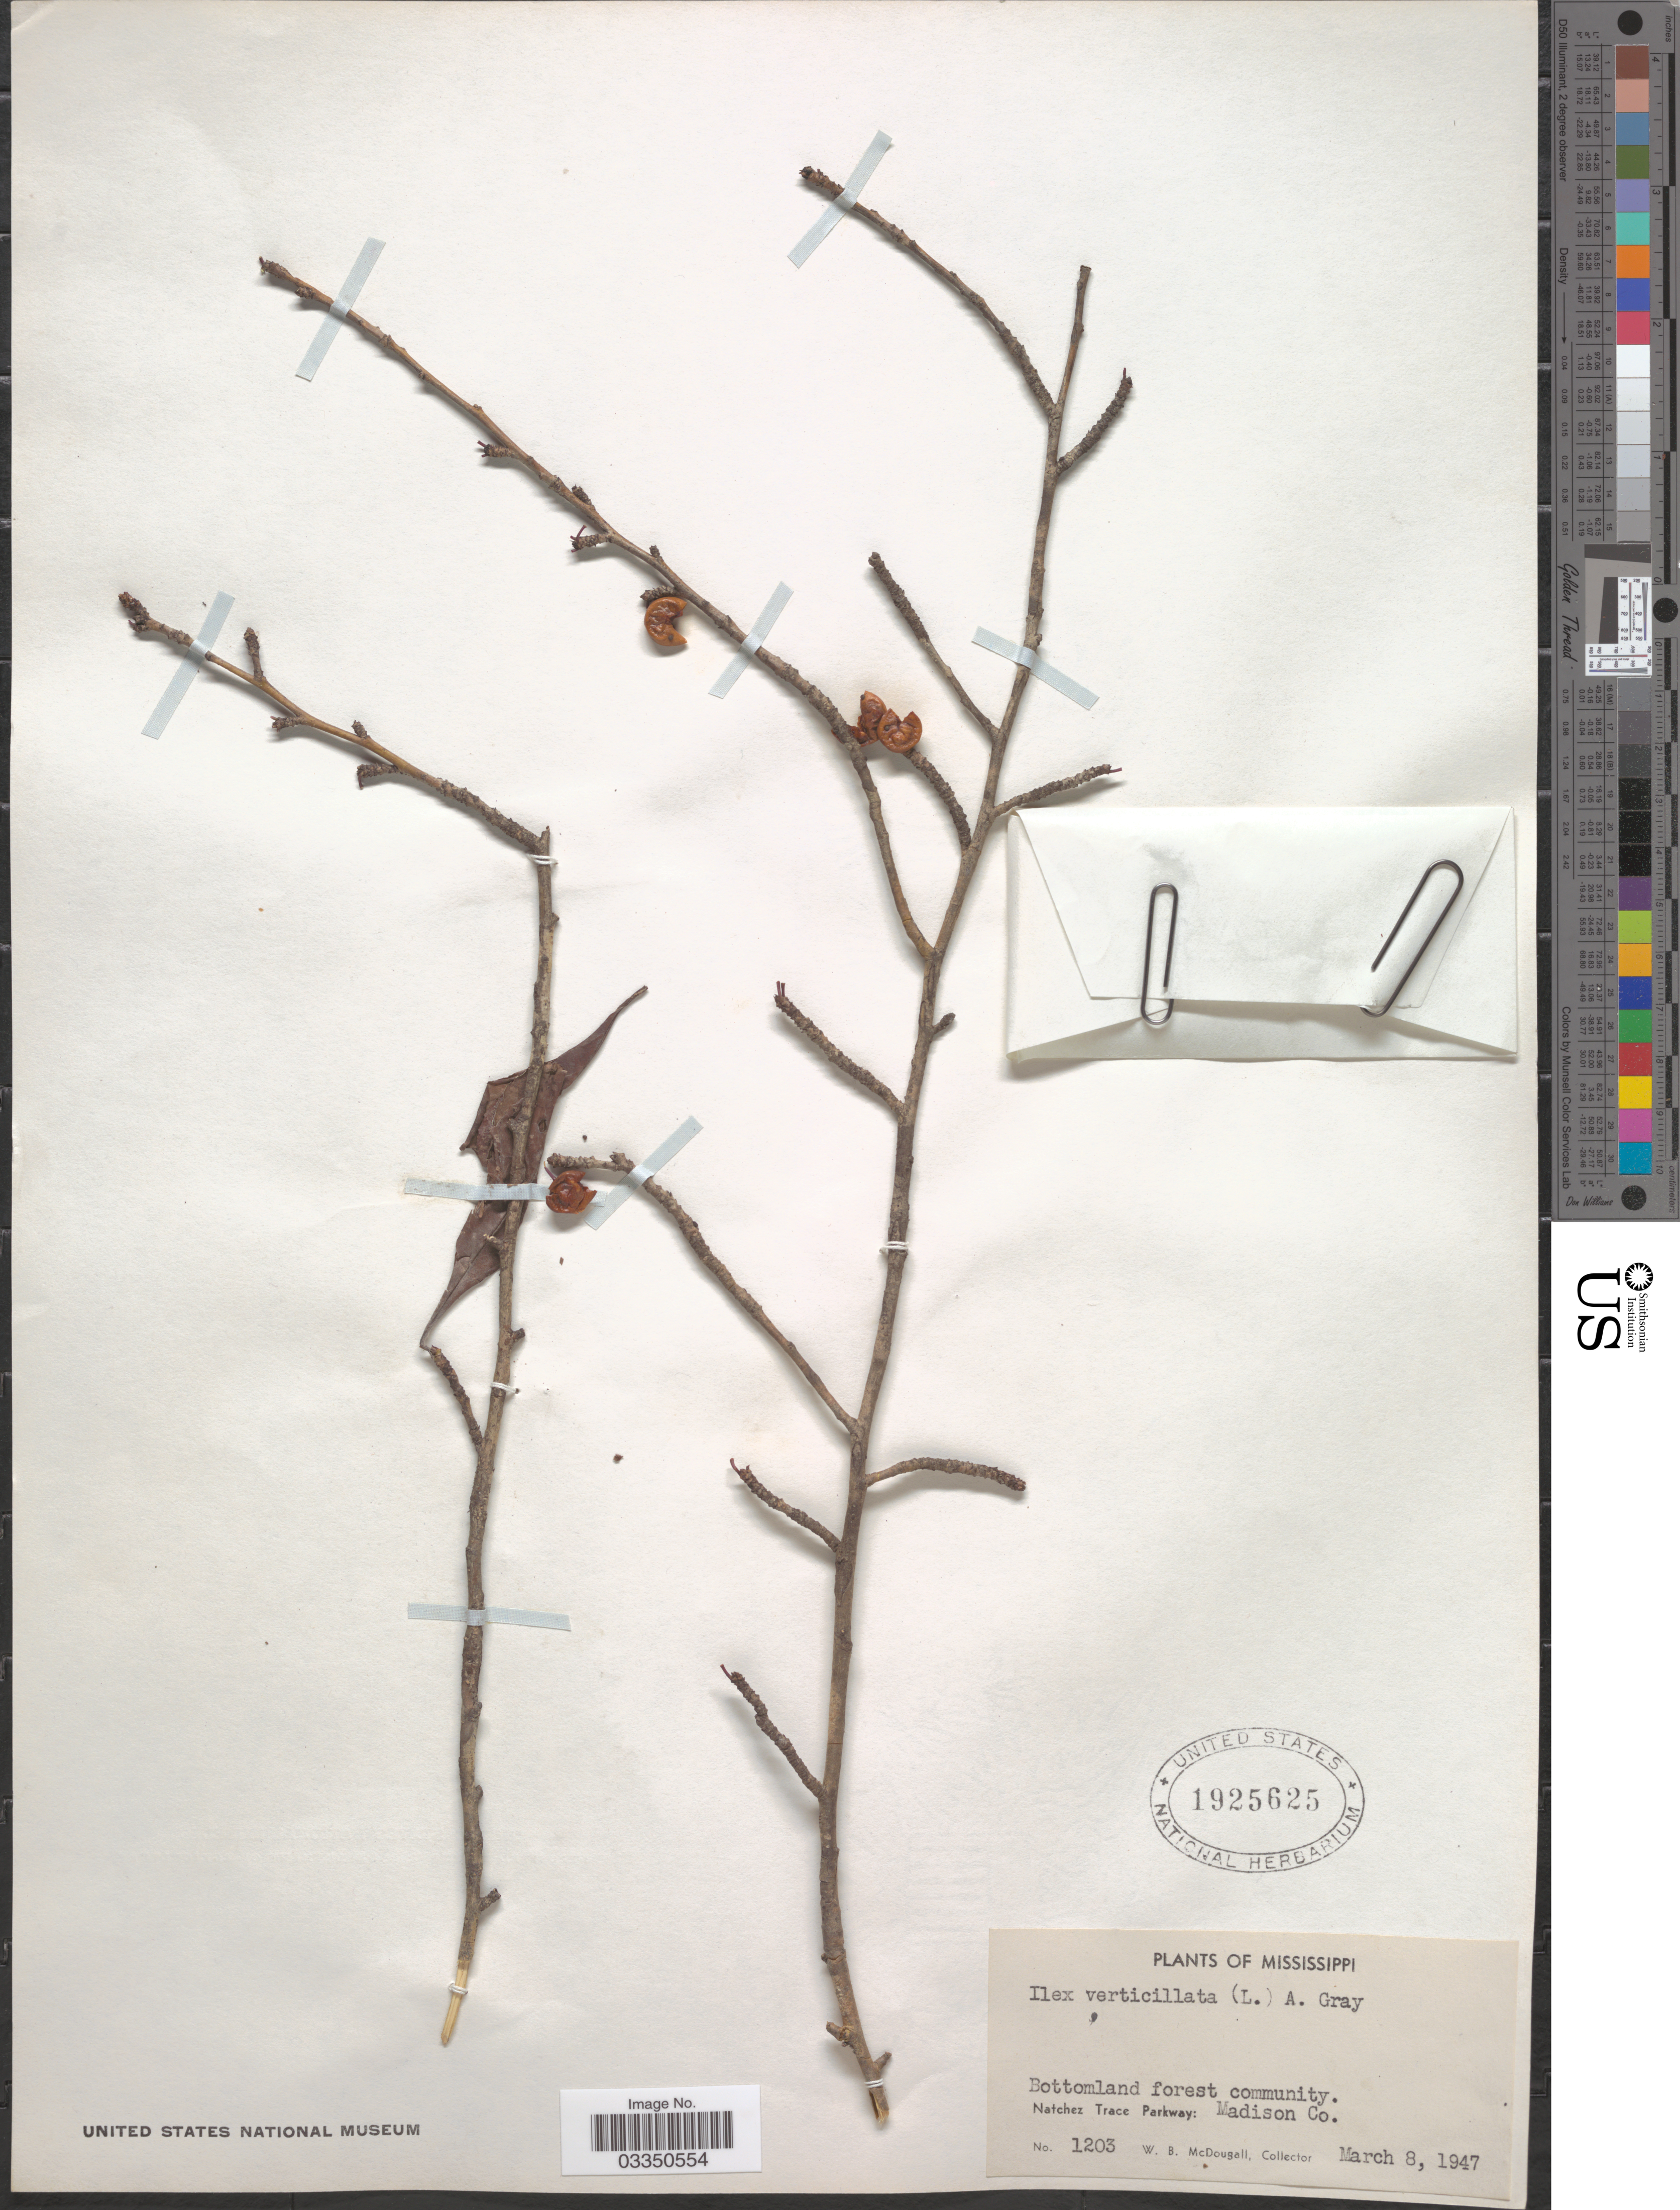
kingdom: Plantae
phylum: Tracheophyta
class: Magnoliopsida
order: Aquifoliales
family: Aquifoliaceae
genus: Ilex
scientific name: Ilex verticillata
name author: (L.) A. Gray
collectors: W. B. McDougall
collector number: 1203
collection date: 1947-03-08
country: United States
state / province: Mississippi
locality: Bottomland forest community. Natchez Trace Parkway: Madison Co.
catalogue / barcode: US 1925625